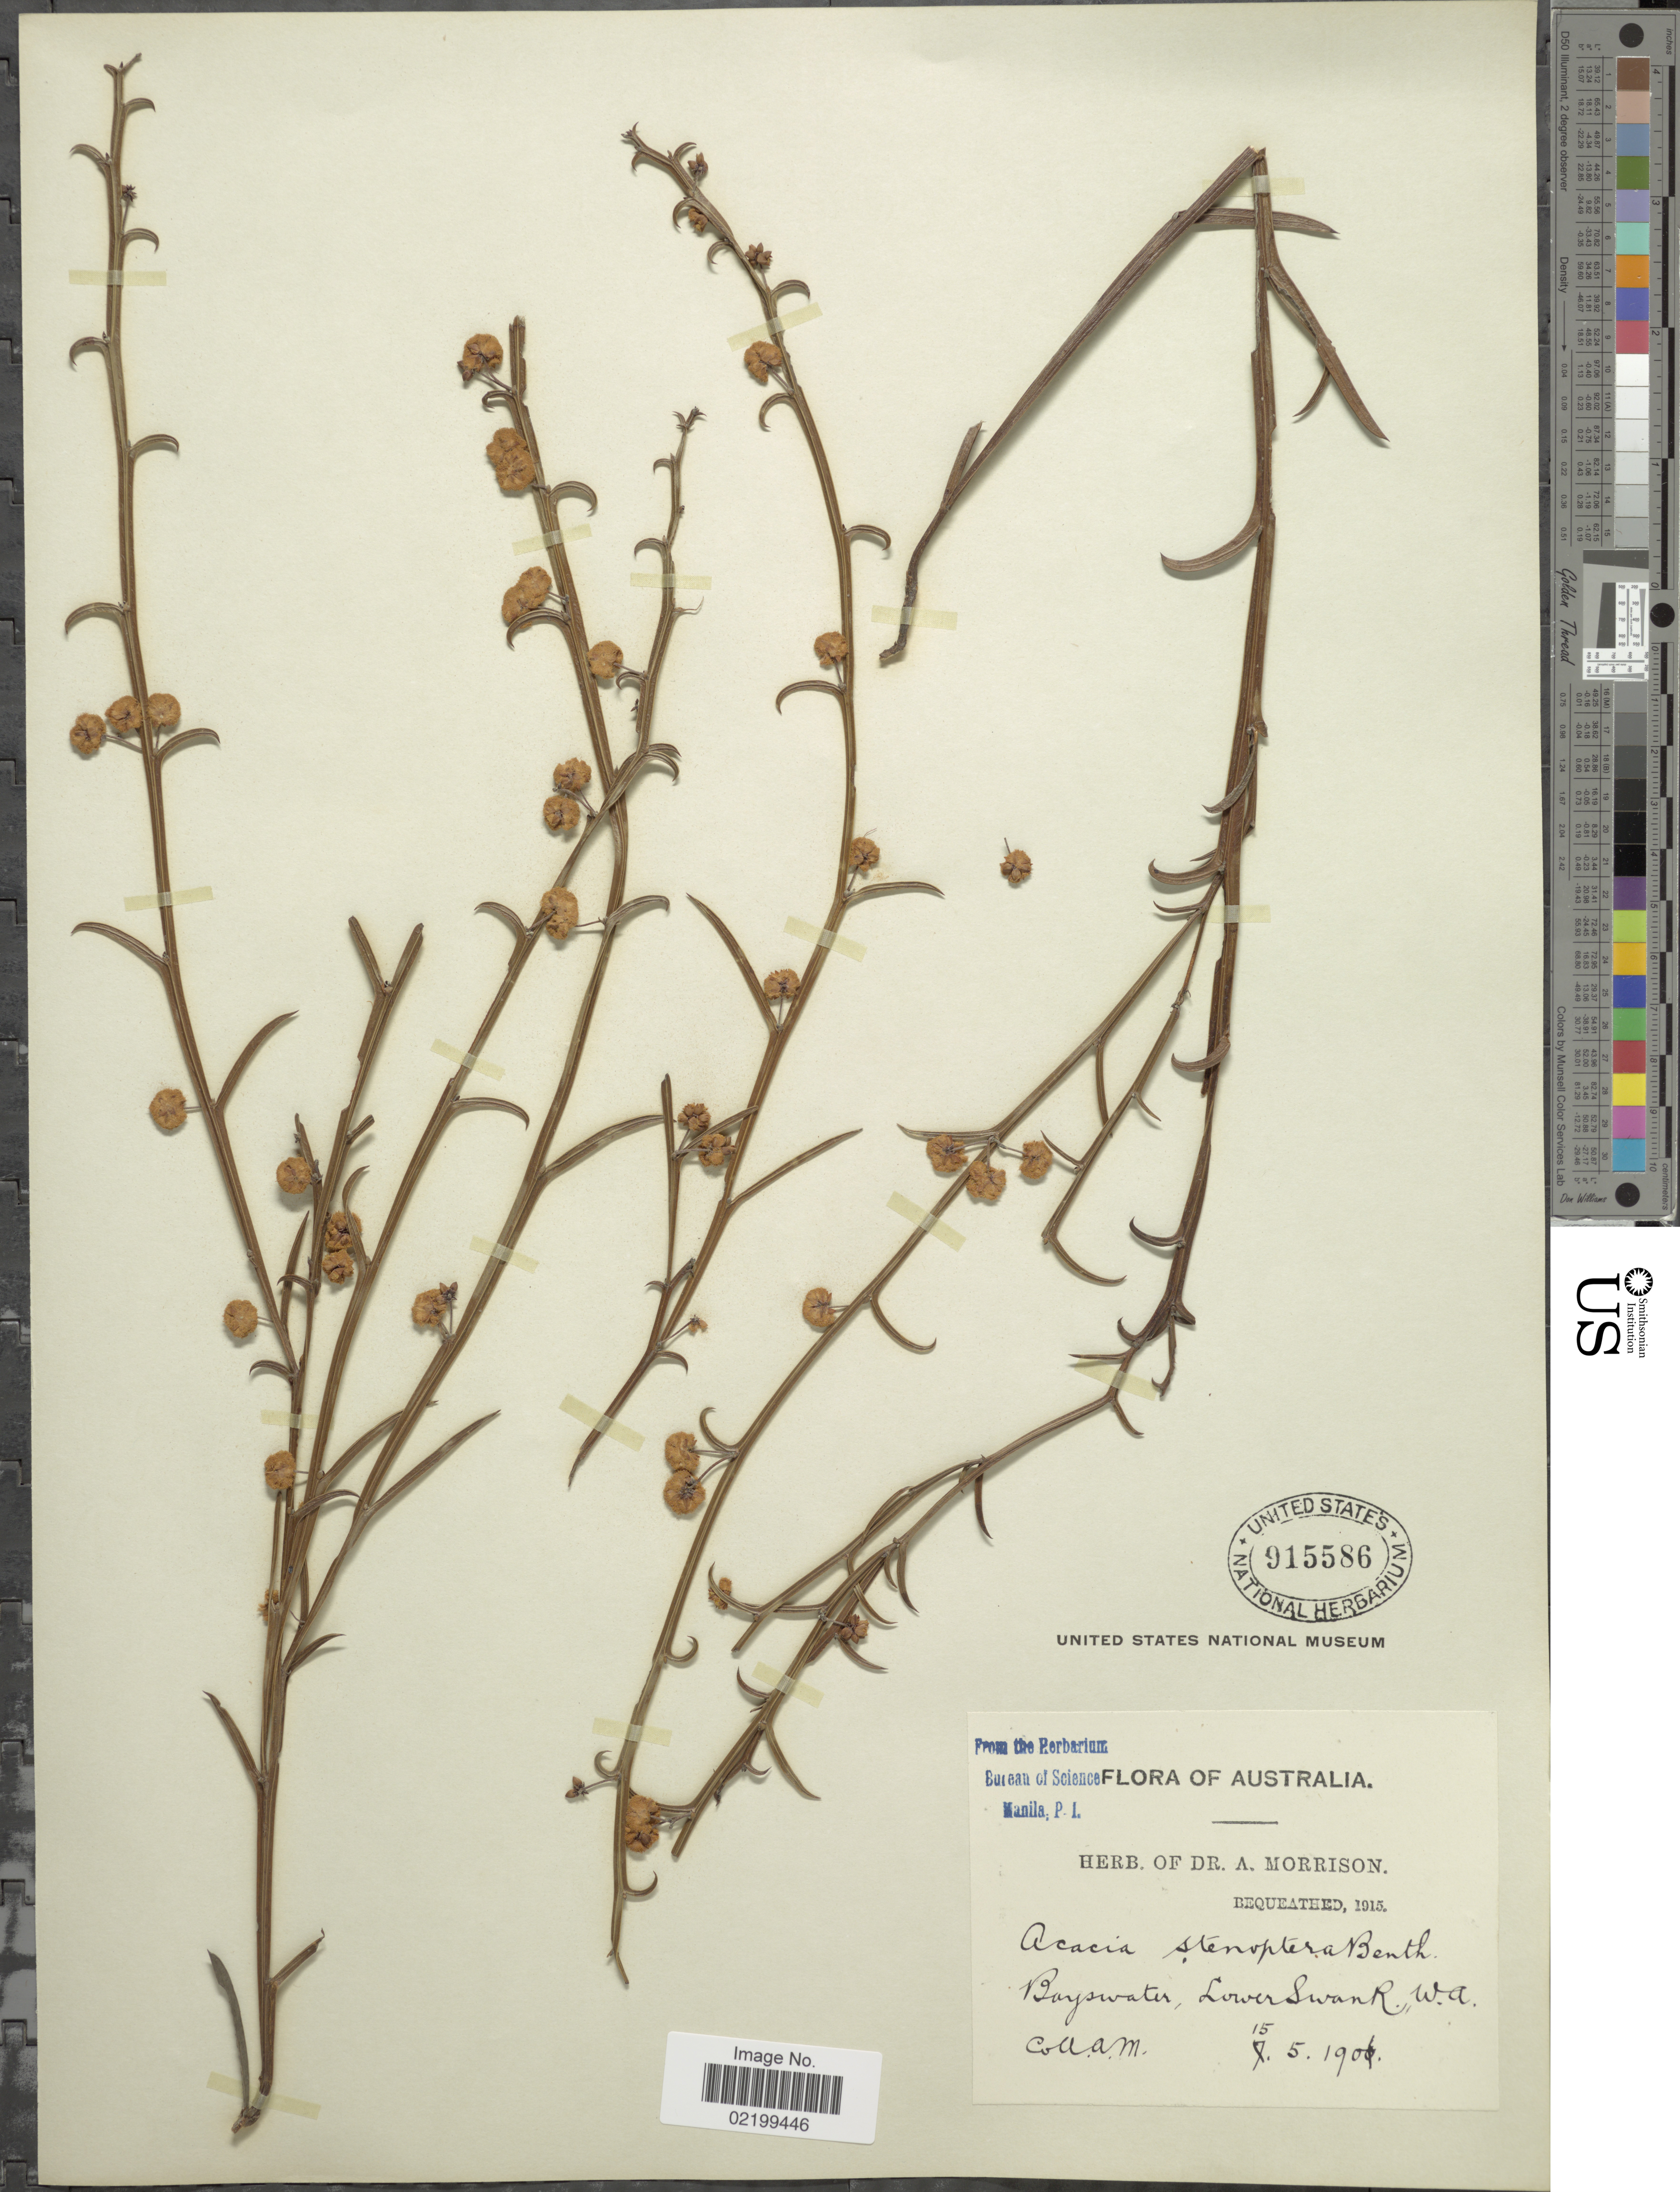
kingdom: Plantae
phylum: Tracheophyta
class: Magnoliopsida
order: Fabales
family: Fabaceae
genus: Acacia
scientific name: Acacia stenoptera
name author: Benth.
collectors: A. Morrison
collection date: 1901-05-15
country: Australia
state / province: Western Australia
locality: Bayswater, Lower Swan R, Wa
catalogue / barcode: US 915586